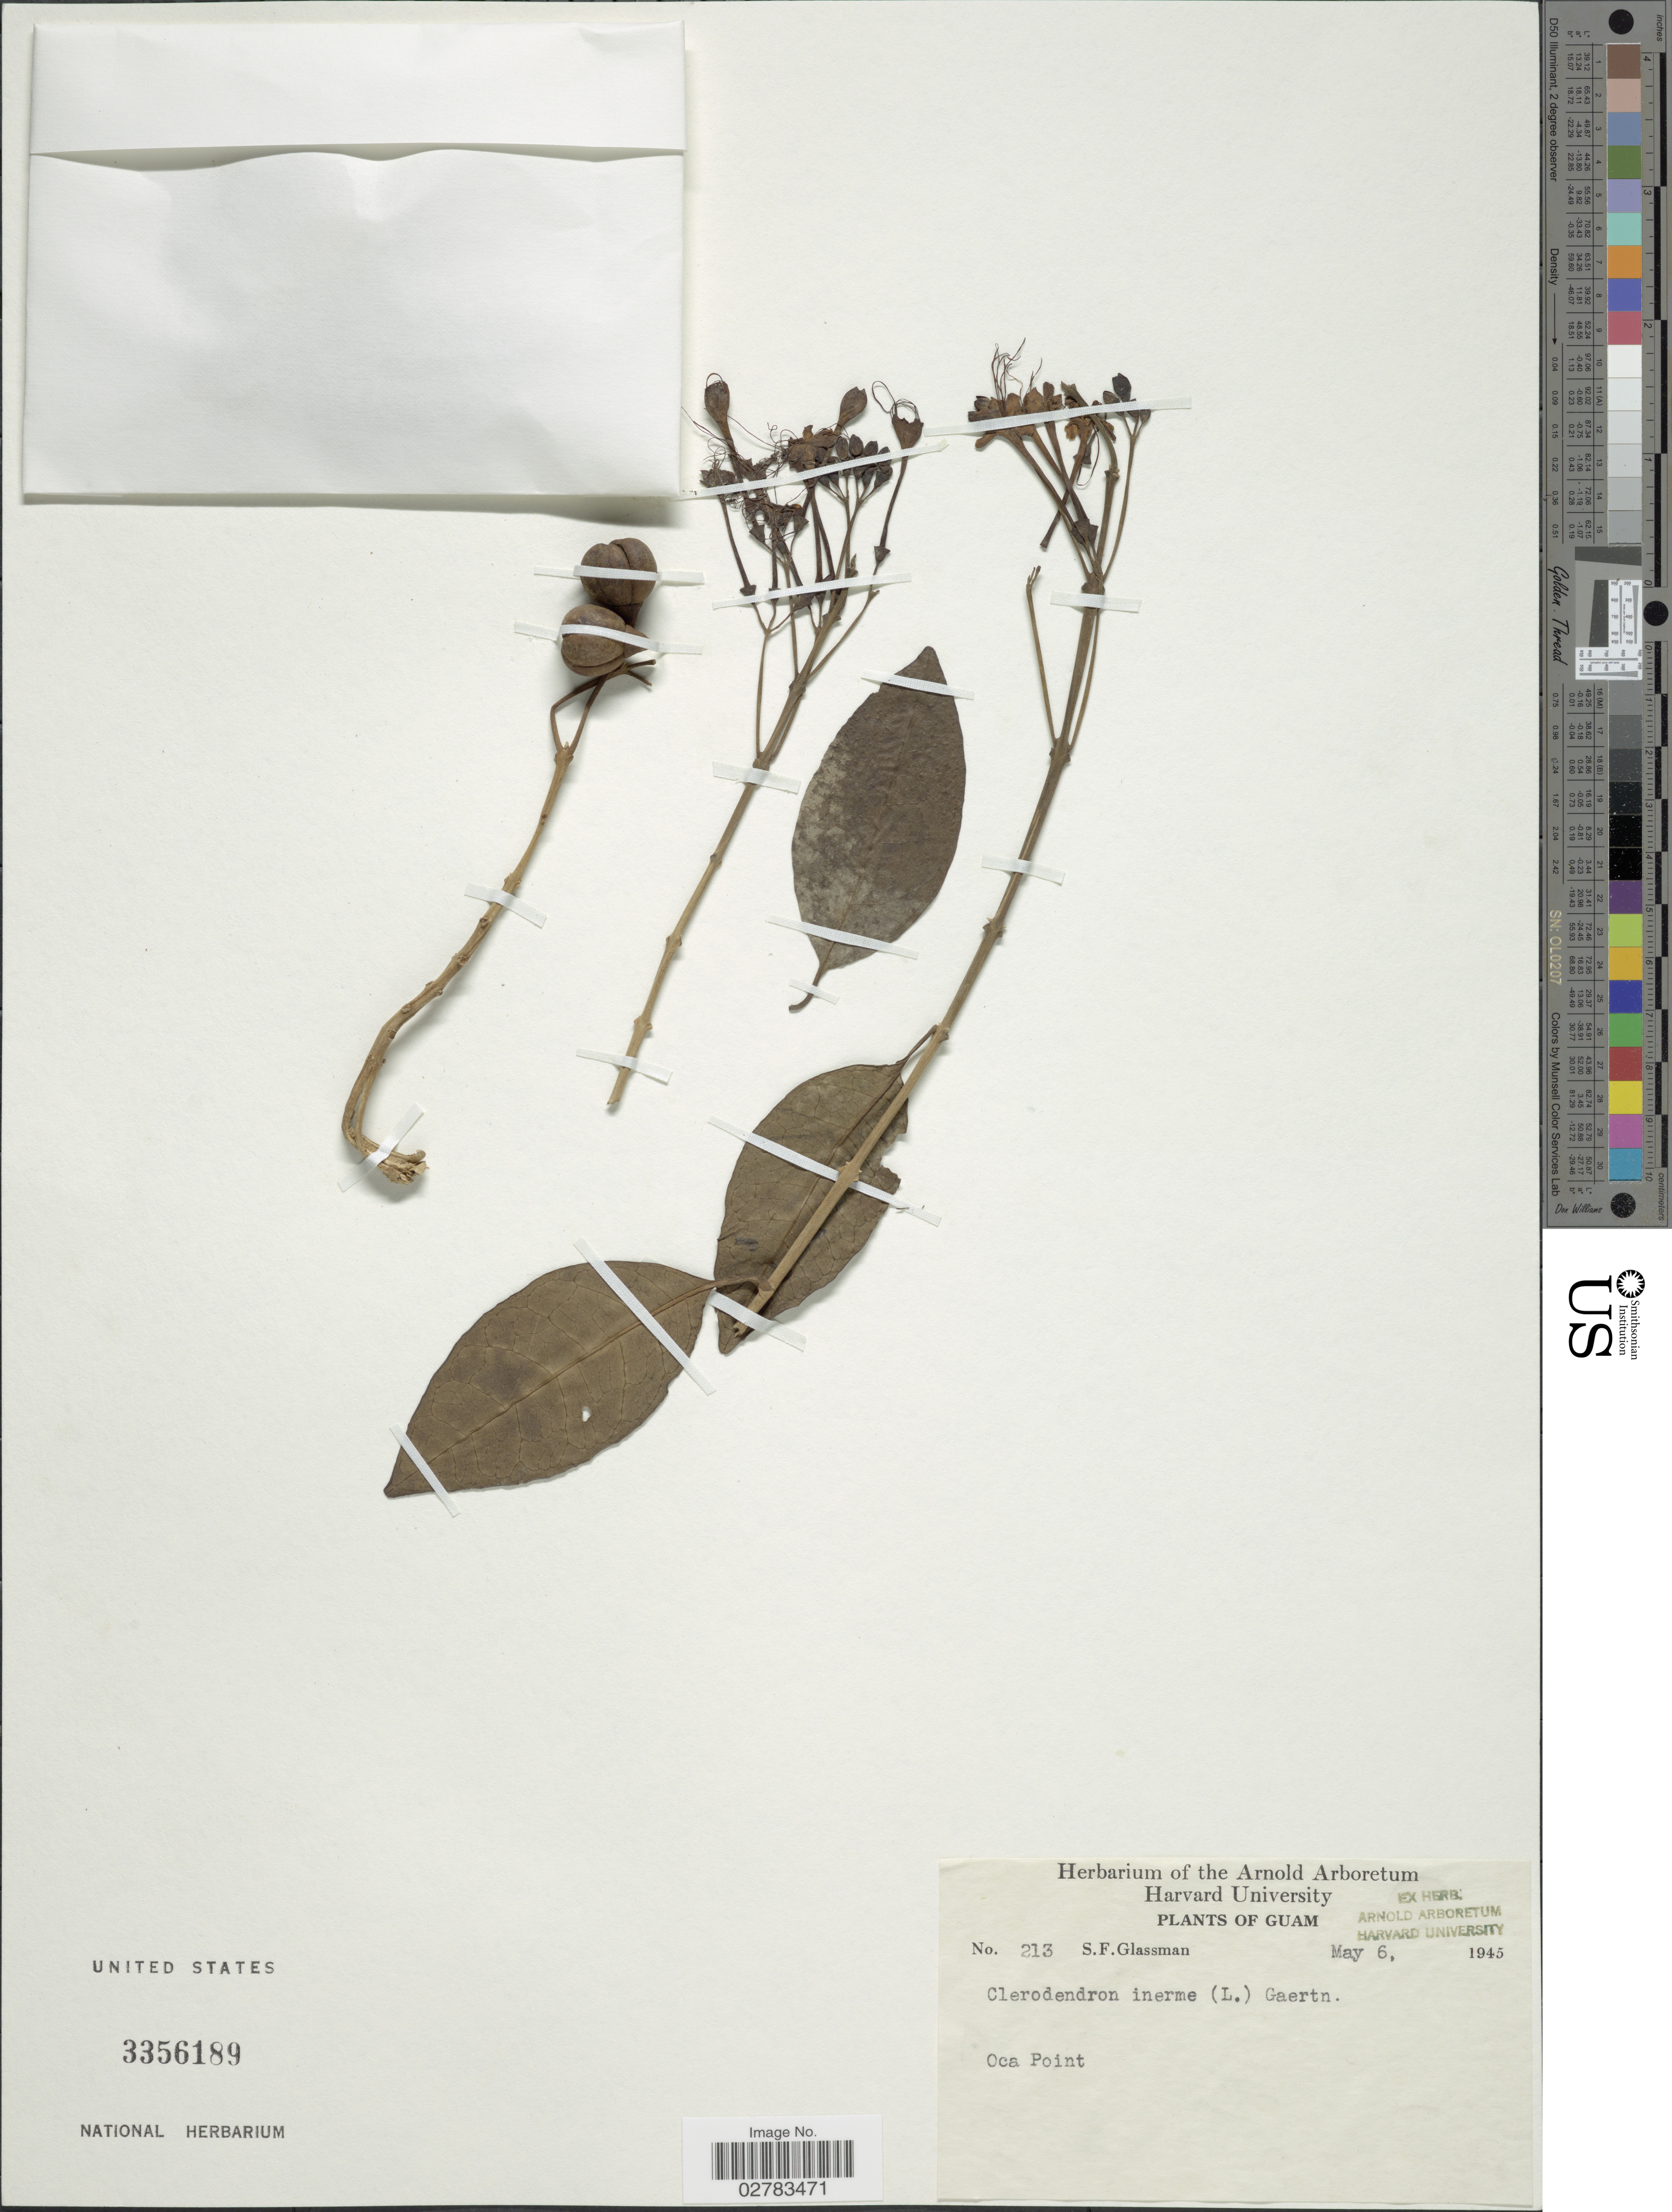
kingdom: Plantae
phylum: Tracheophyta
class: Magnoliopsida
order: Lamiales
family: Lamiaceae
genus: Clerodendrum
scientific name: Clerodendrum inerme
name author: (L.) Gaertn.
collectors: S. F. Glassman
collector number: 213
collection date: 1945-05-06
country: Guam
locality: Oca Point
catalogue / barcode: US 3356189